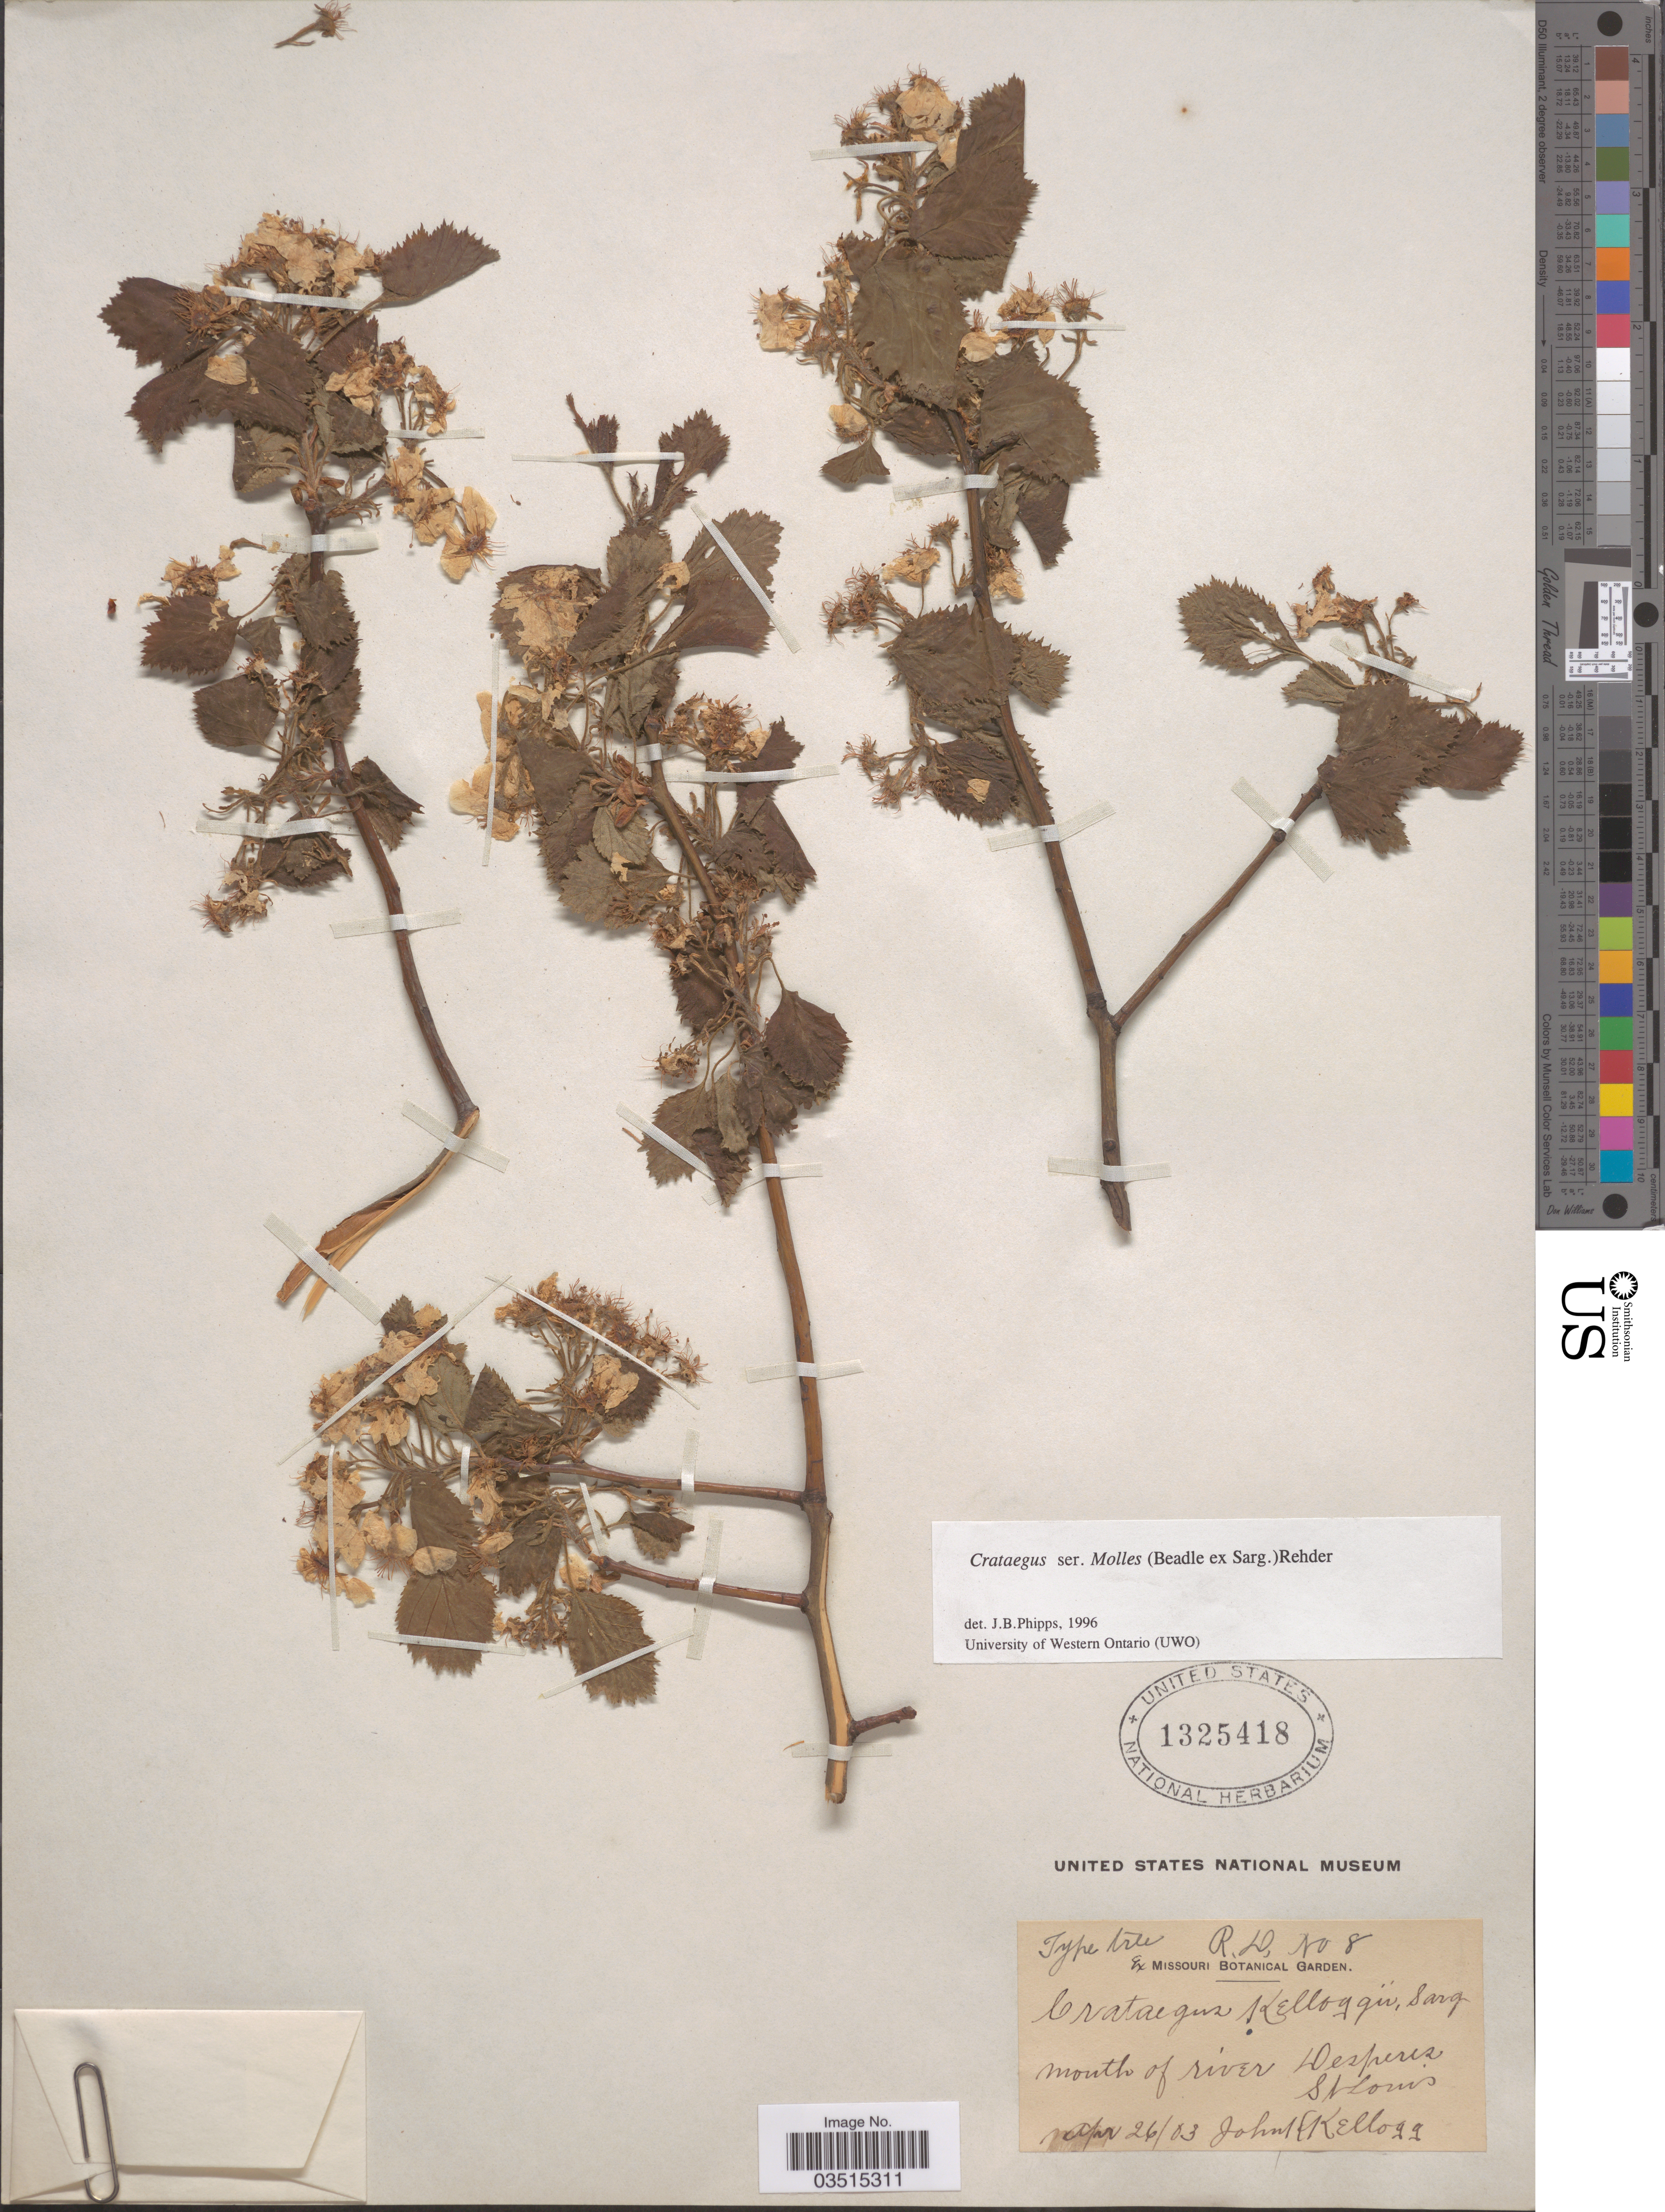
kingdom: Plantae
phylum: Tracheophyta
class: Magnoliopsida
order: Rosales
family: Rosaceae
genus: Crataegus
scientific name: Crataegus kelloggii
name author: Sarg.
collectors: J. H. Kellogg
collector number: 8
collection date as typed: Transcribed d/m/y: 26/4/3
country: United States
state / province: Missouri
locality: Mouth of river Desperes. St Louis.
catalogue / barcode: US 1325418